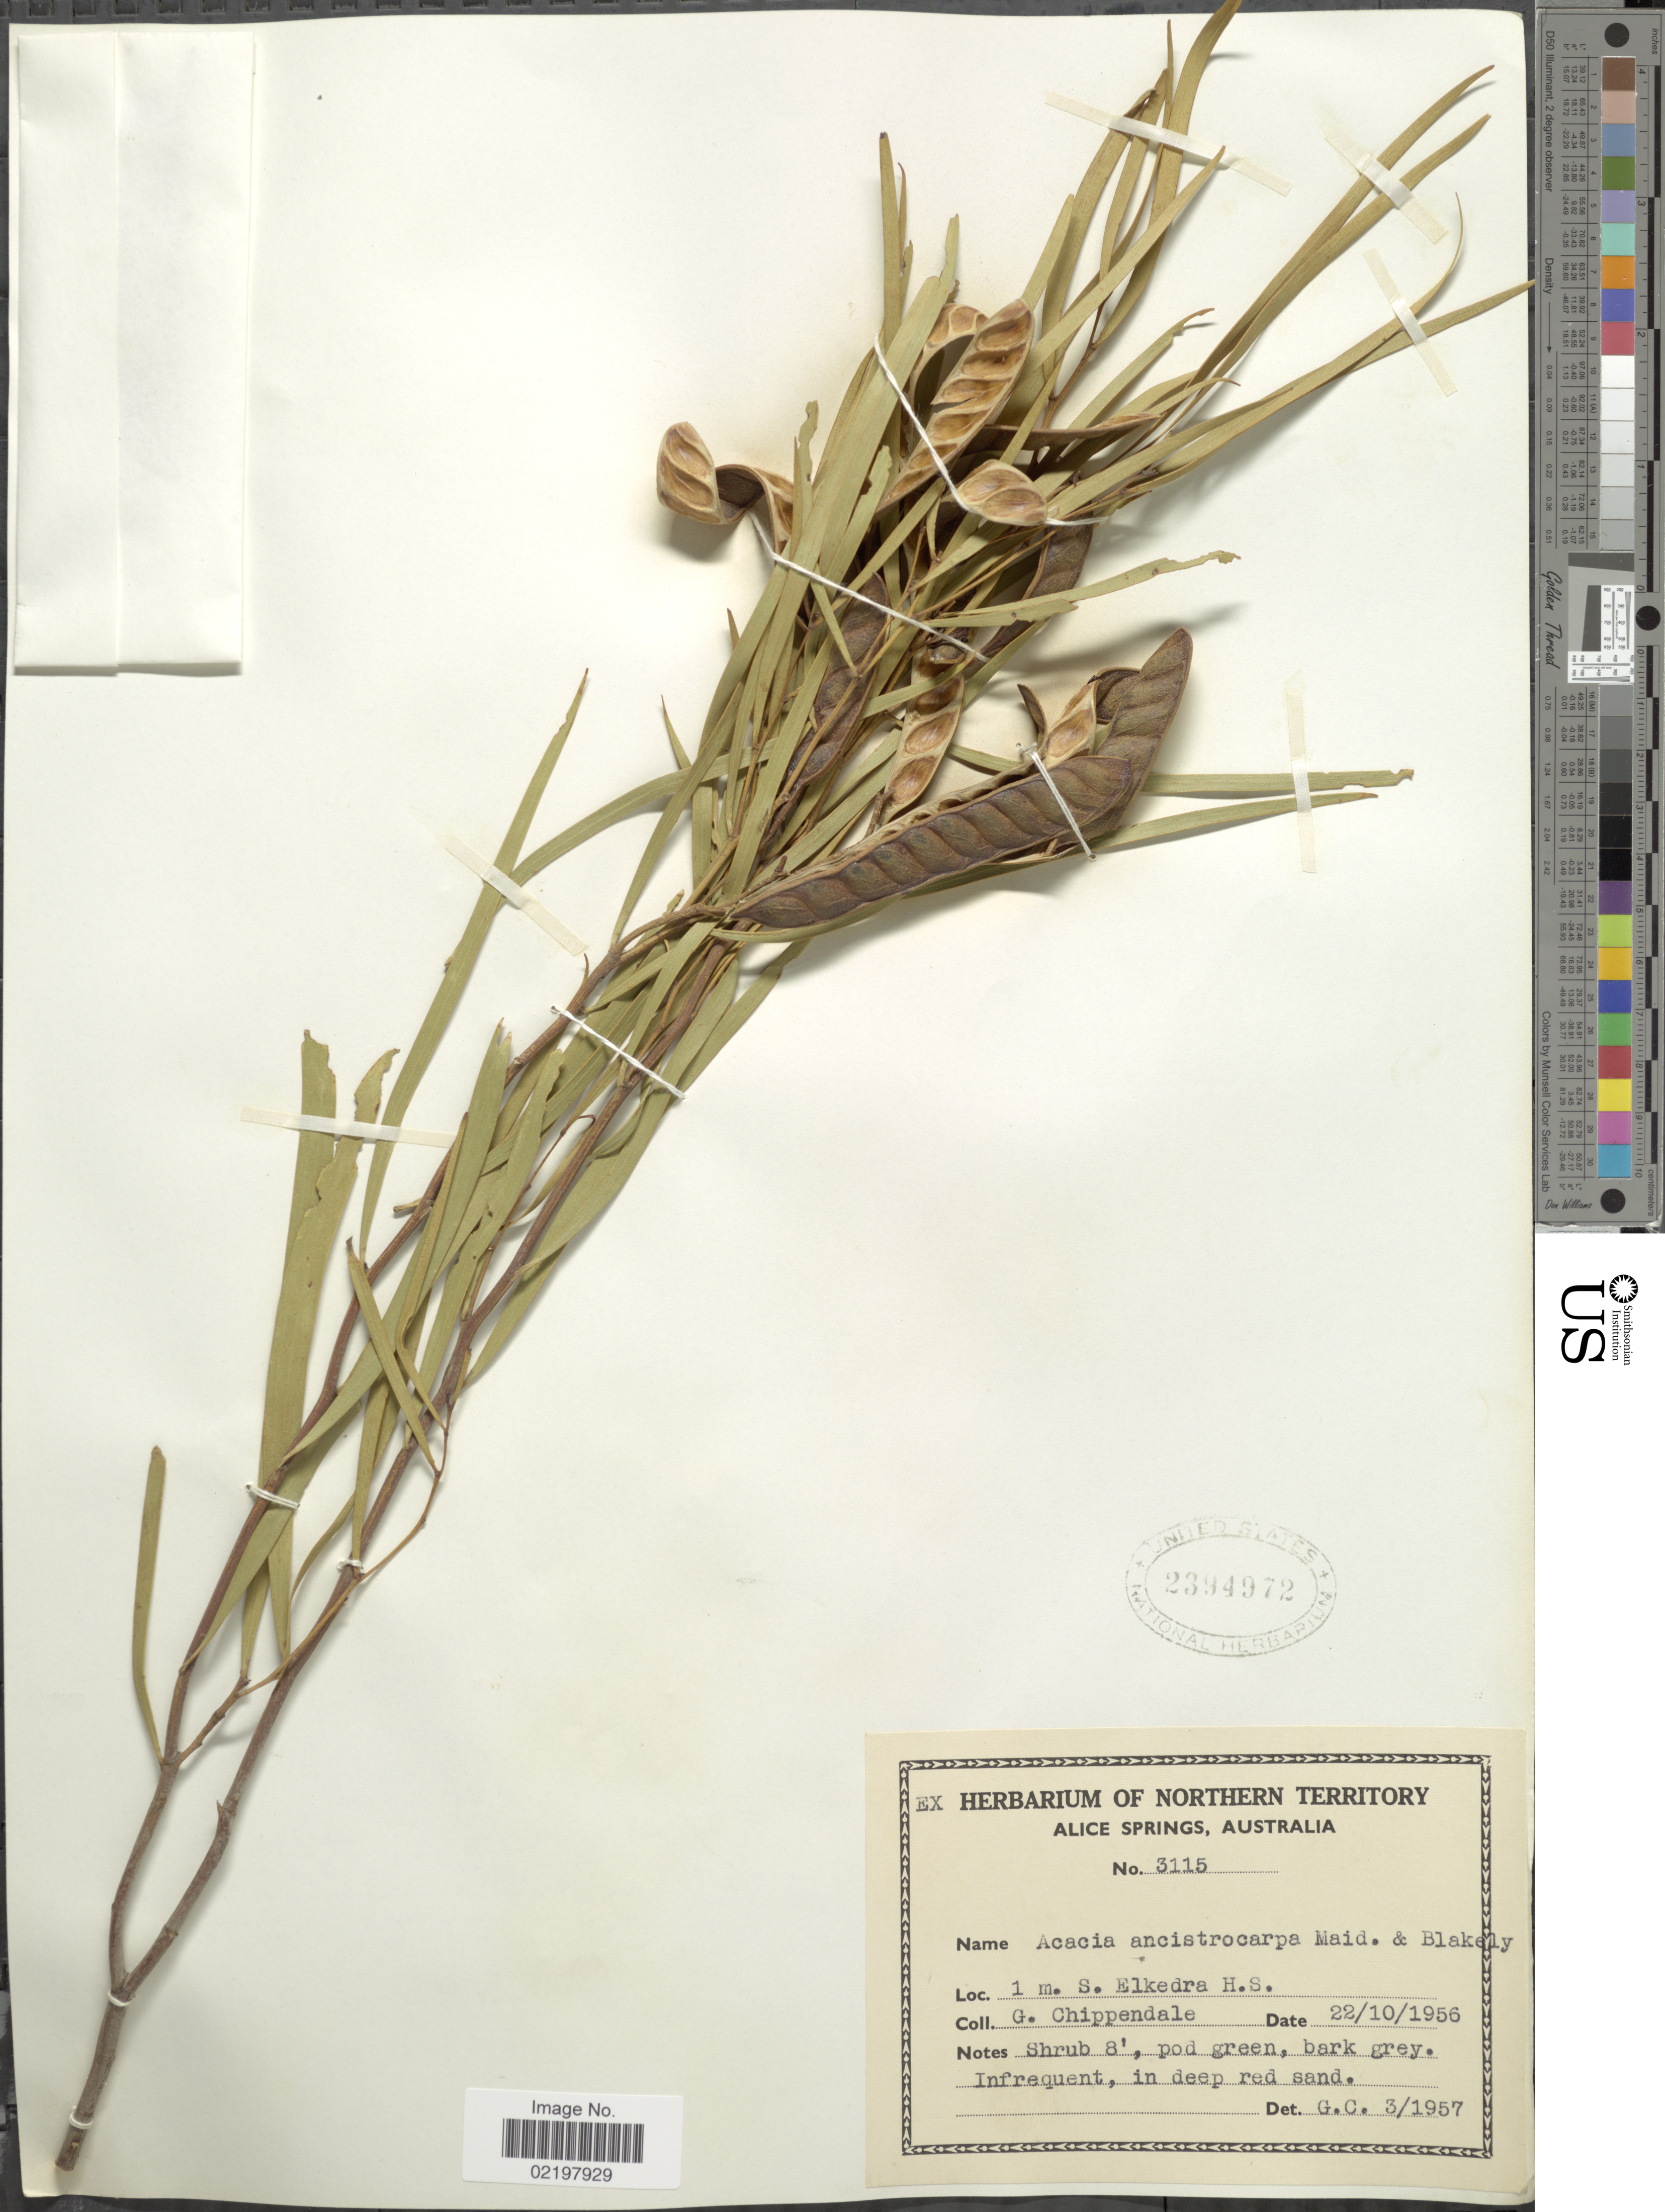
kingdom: Plantae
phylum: Tracheophyta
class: Magnoliopsida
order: Fabales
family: Fabaceae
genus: Acacia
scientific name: Acacia ancistrocarpa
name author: Maiden & Blakeley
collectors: G. Chippendale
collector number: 3115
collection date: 1956-10-22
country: Australia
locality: Alice Springs, Australia, 1 m. S. Elkedra .S.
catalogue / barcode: US 2394972